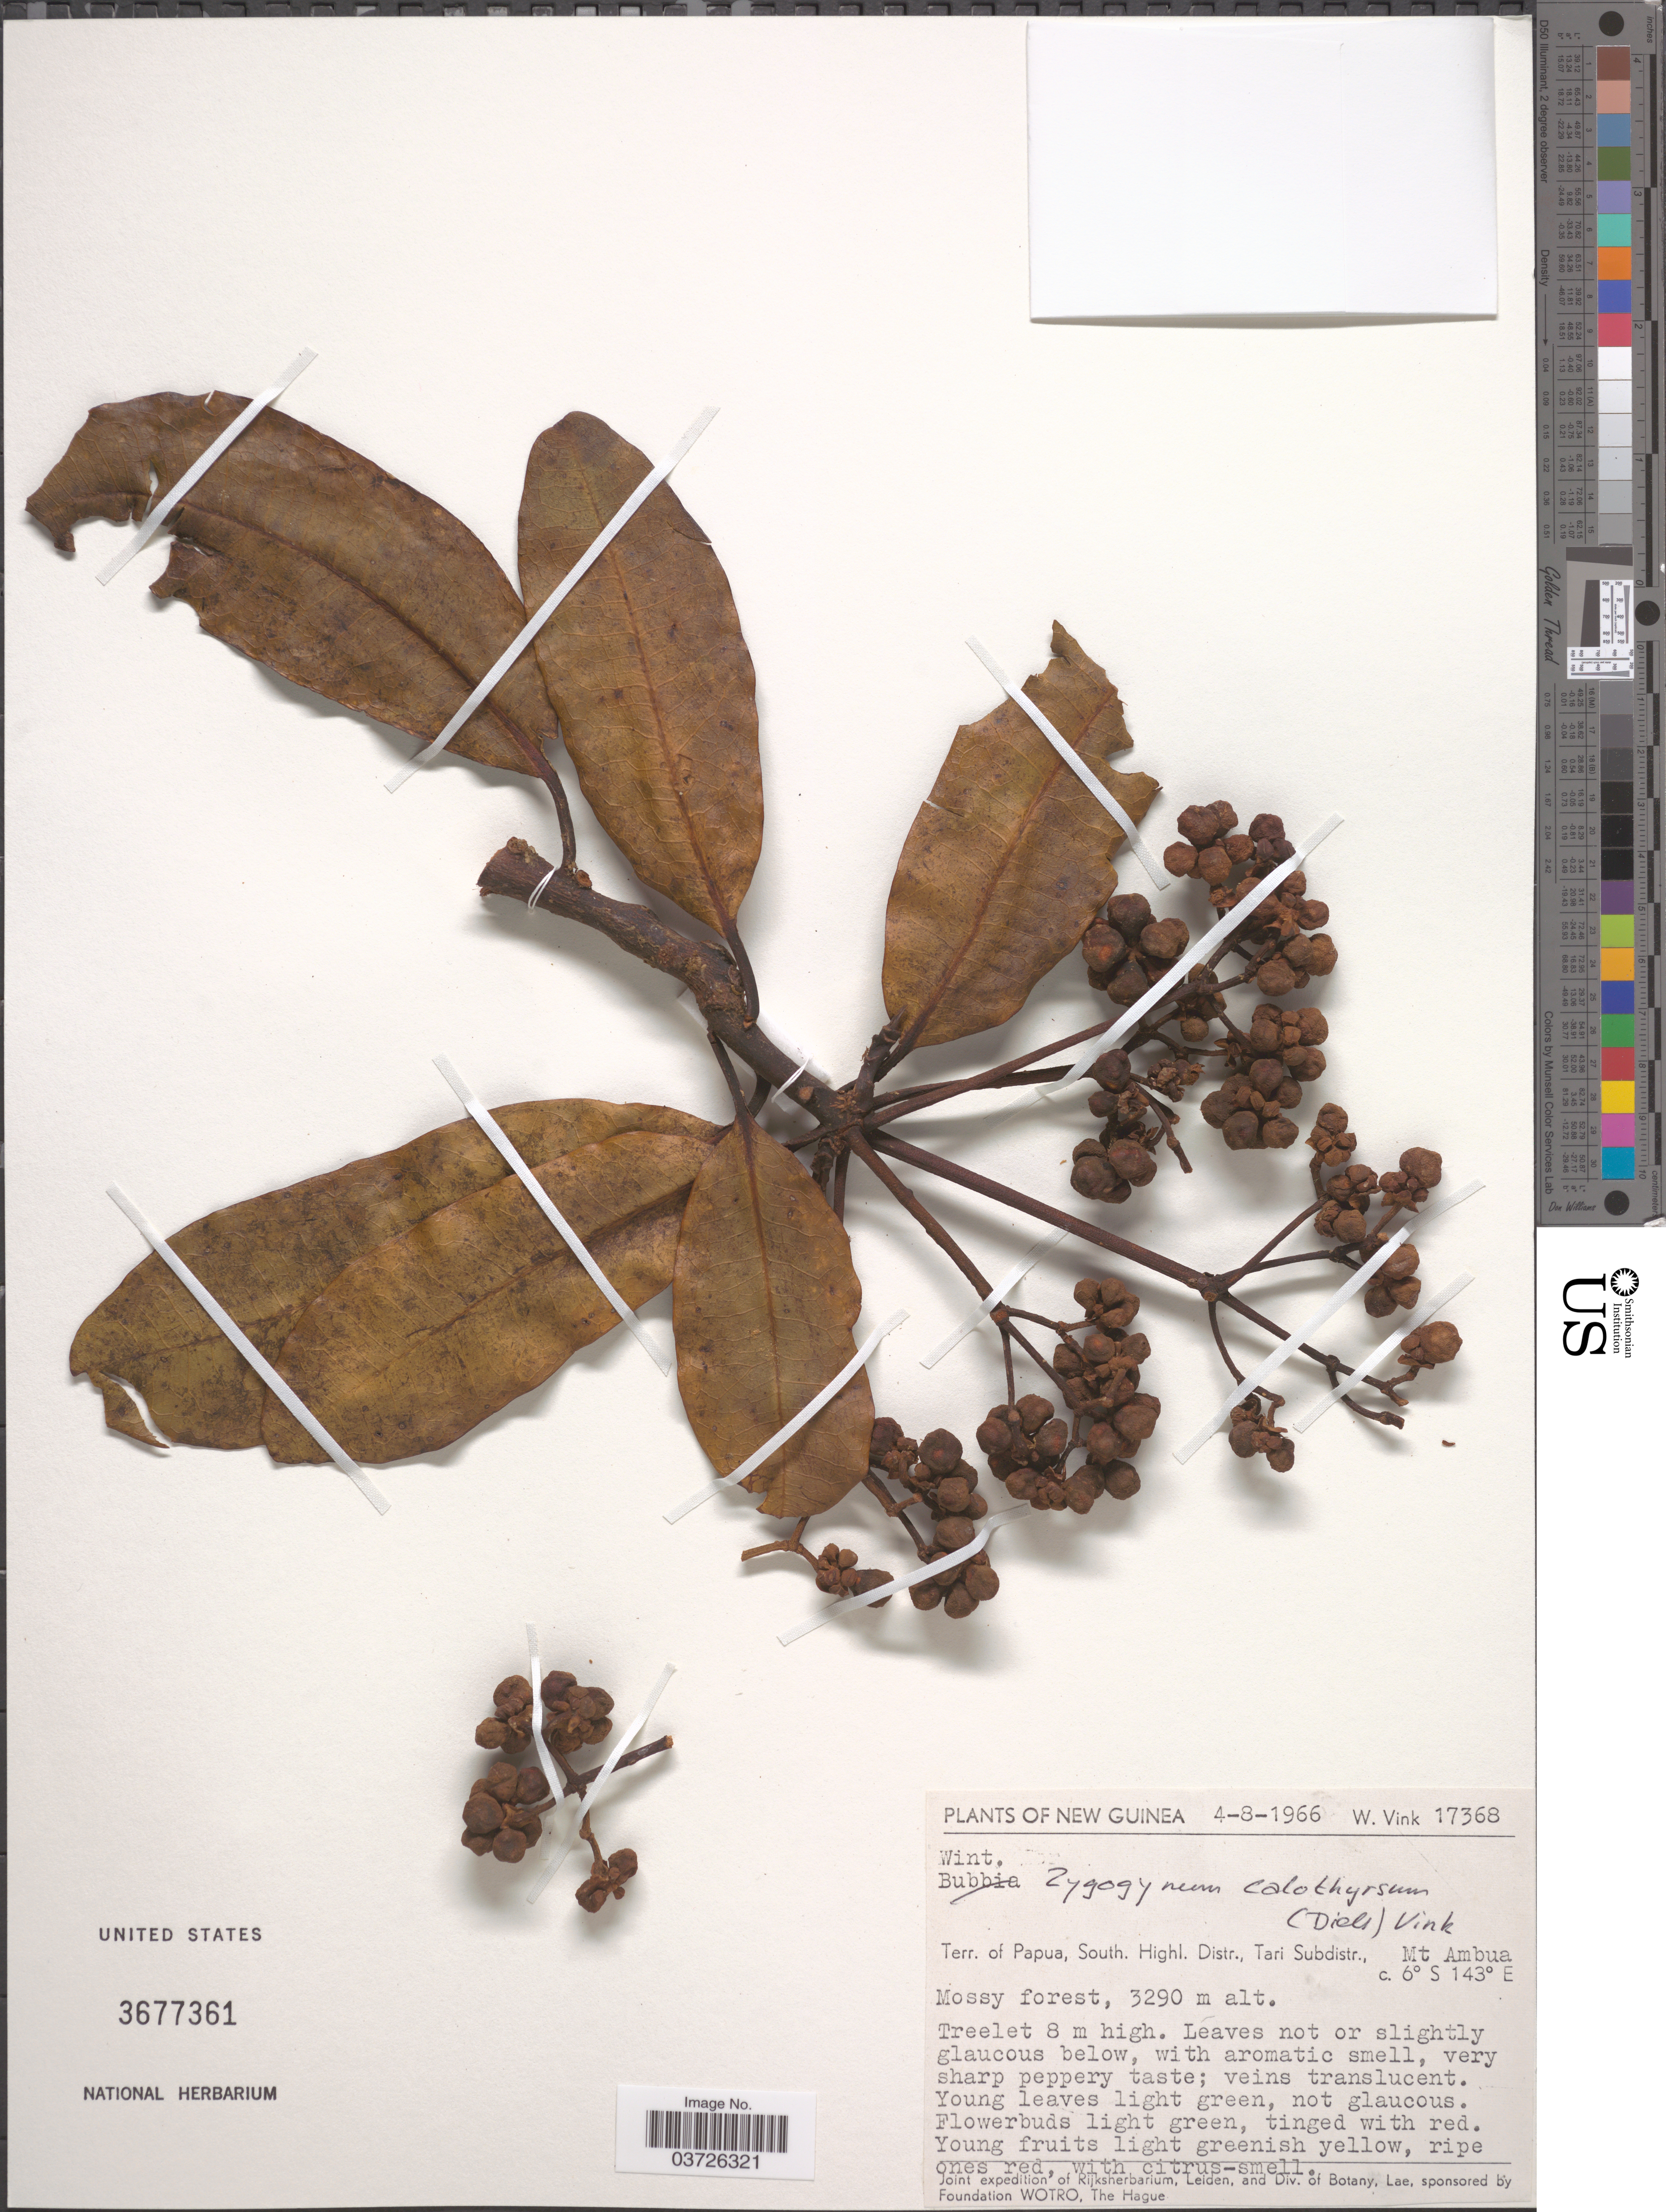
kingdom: Plantae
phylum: Tracheophyta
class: Magnoliopsida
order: Canellales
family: Winteraceae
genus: Zygogynum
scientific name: Zygogynum calothyrsum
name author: (Diels) Vink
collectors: W. Vink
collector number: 17368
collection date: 1966-08-04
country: Papua New Guinea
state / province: Southern Highlands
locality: New Guinea. Terr. of Papua, South. Highl. Distr., Tari Subdistr., Mt Ambua.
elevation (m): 3290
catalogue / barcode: US 3677361